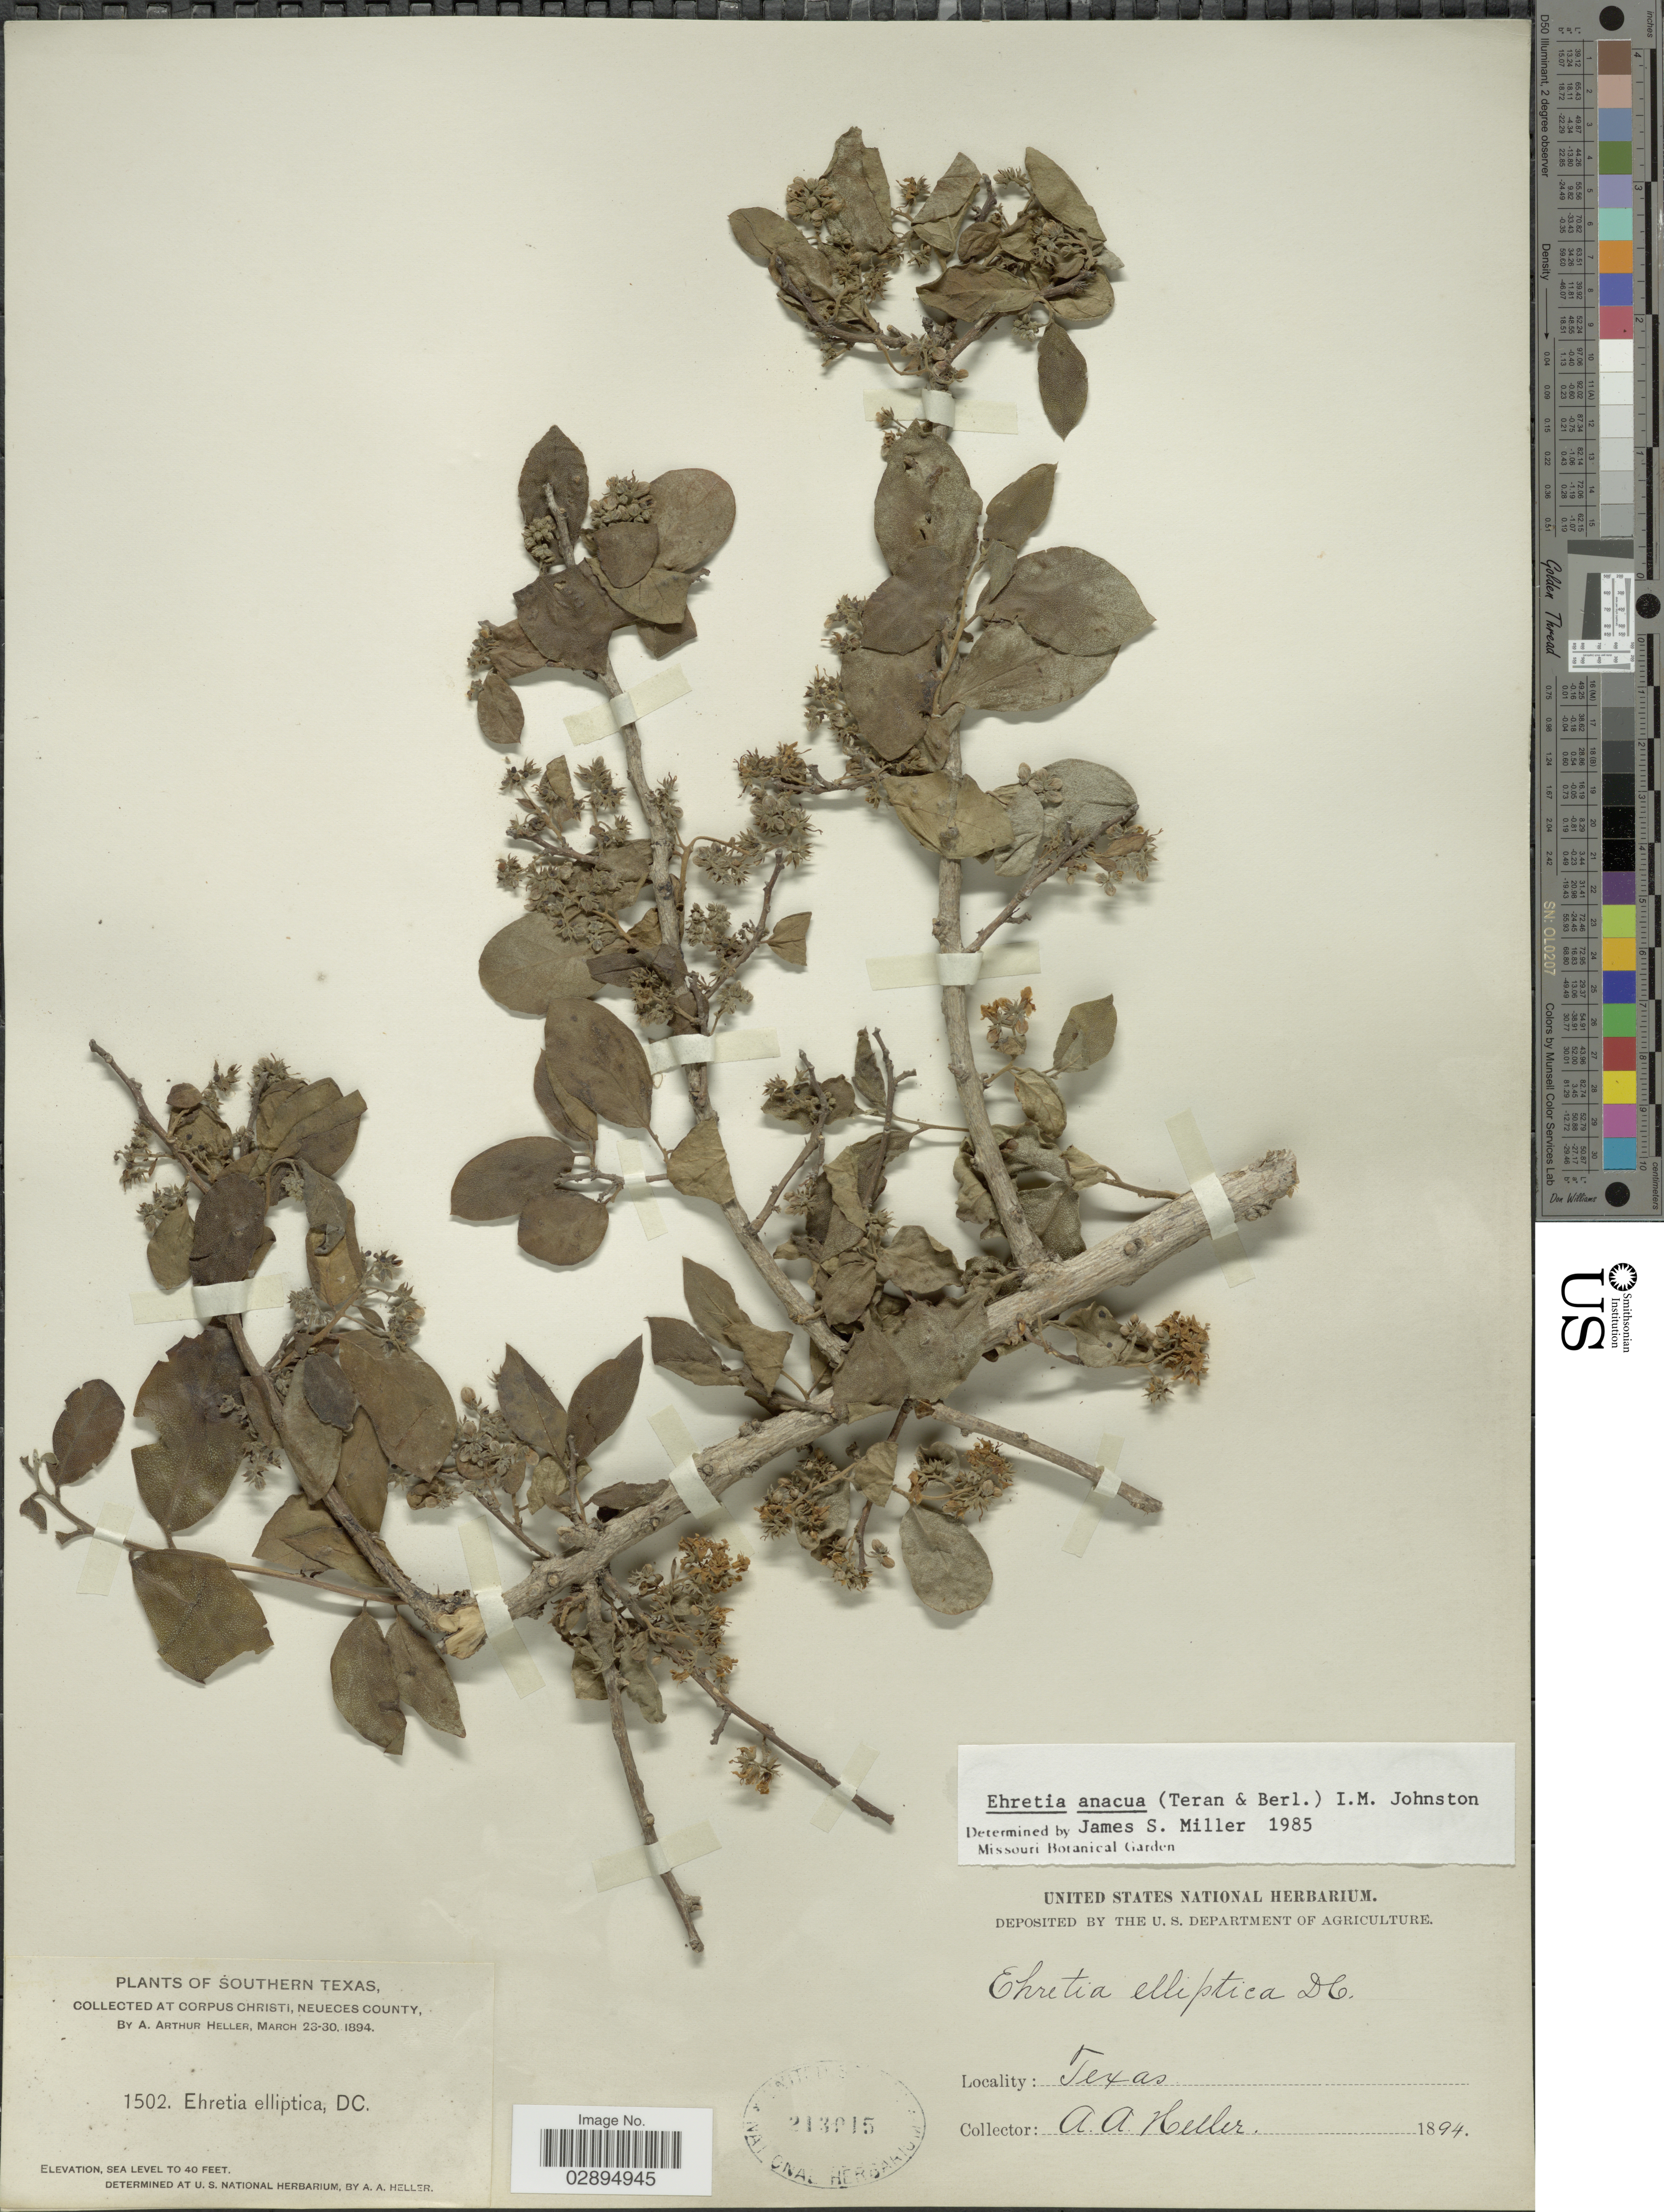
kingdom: Plantae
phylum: Tracheophyta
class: Magnoliopsida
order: Boraginales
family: Ehretiaceae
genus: Ehretia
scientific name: Ehretia anacua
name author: (Terán & Berland.) I.M. Johnst.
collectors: A. A. Heller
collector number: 1502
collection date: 1894-03-23/1894-03-30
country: United States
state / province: Texas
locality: Southern Texas. Corpus Christi, Neueces County.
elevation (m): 0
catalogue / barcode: US 213915